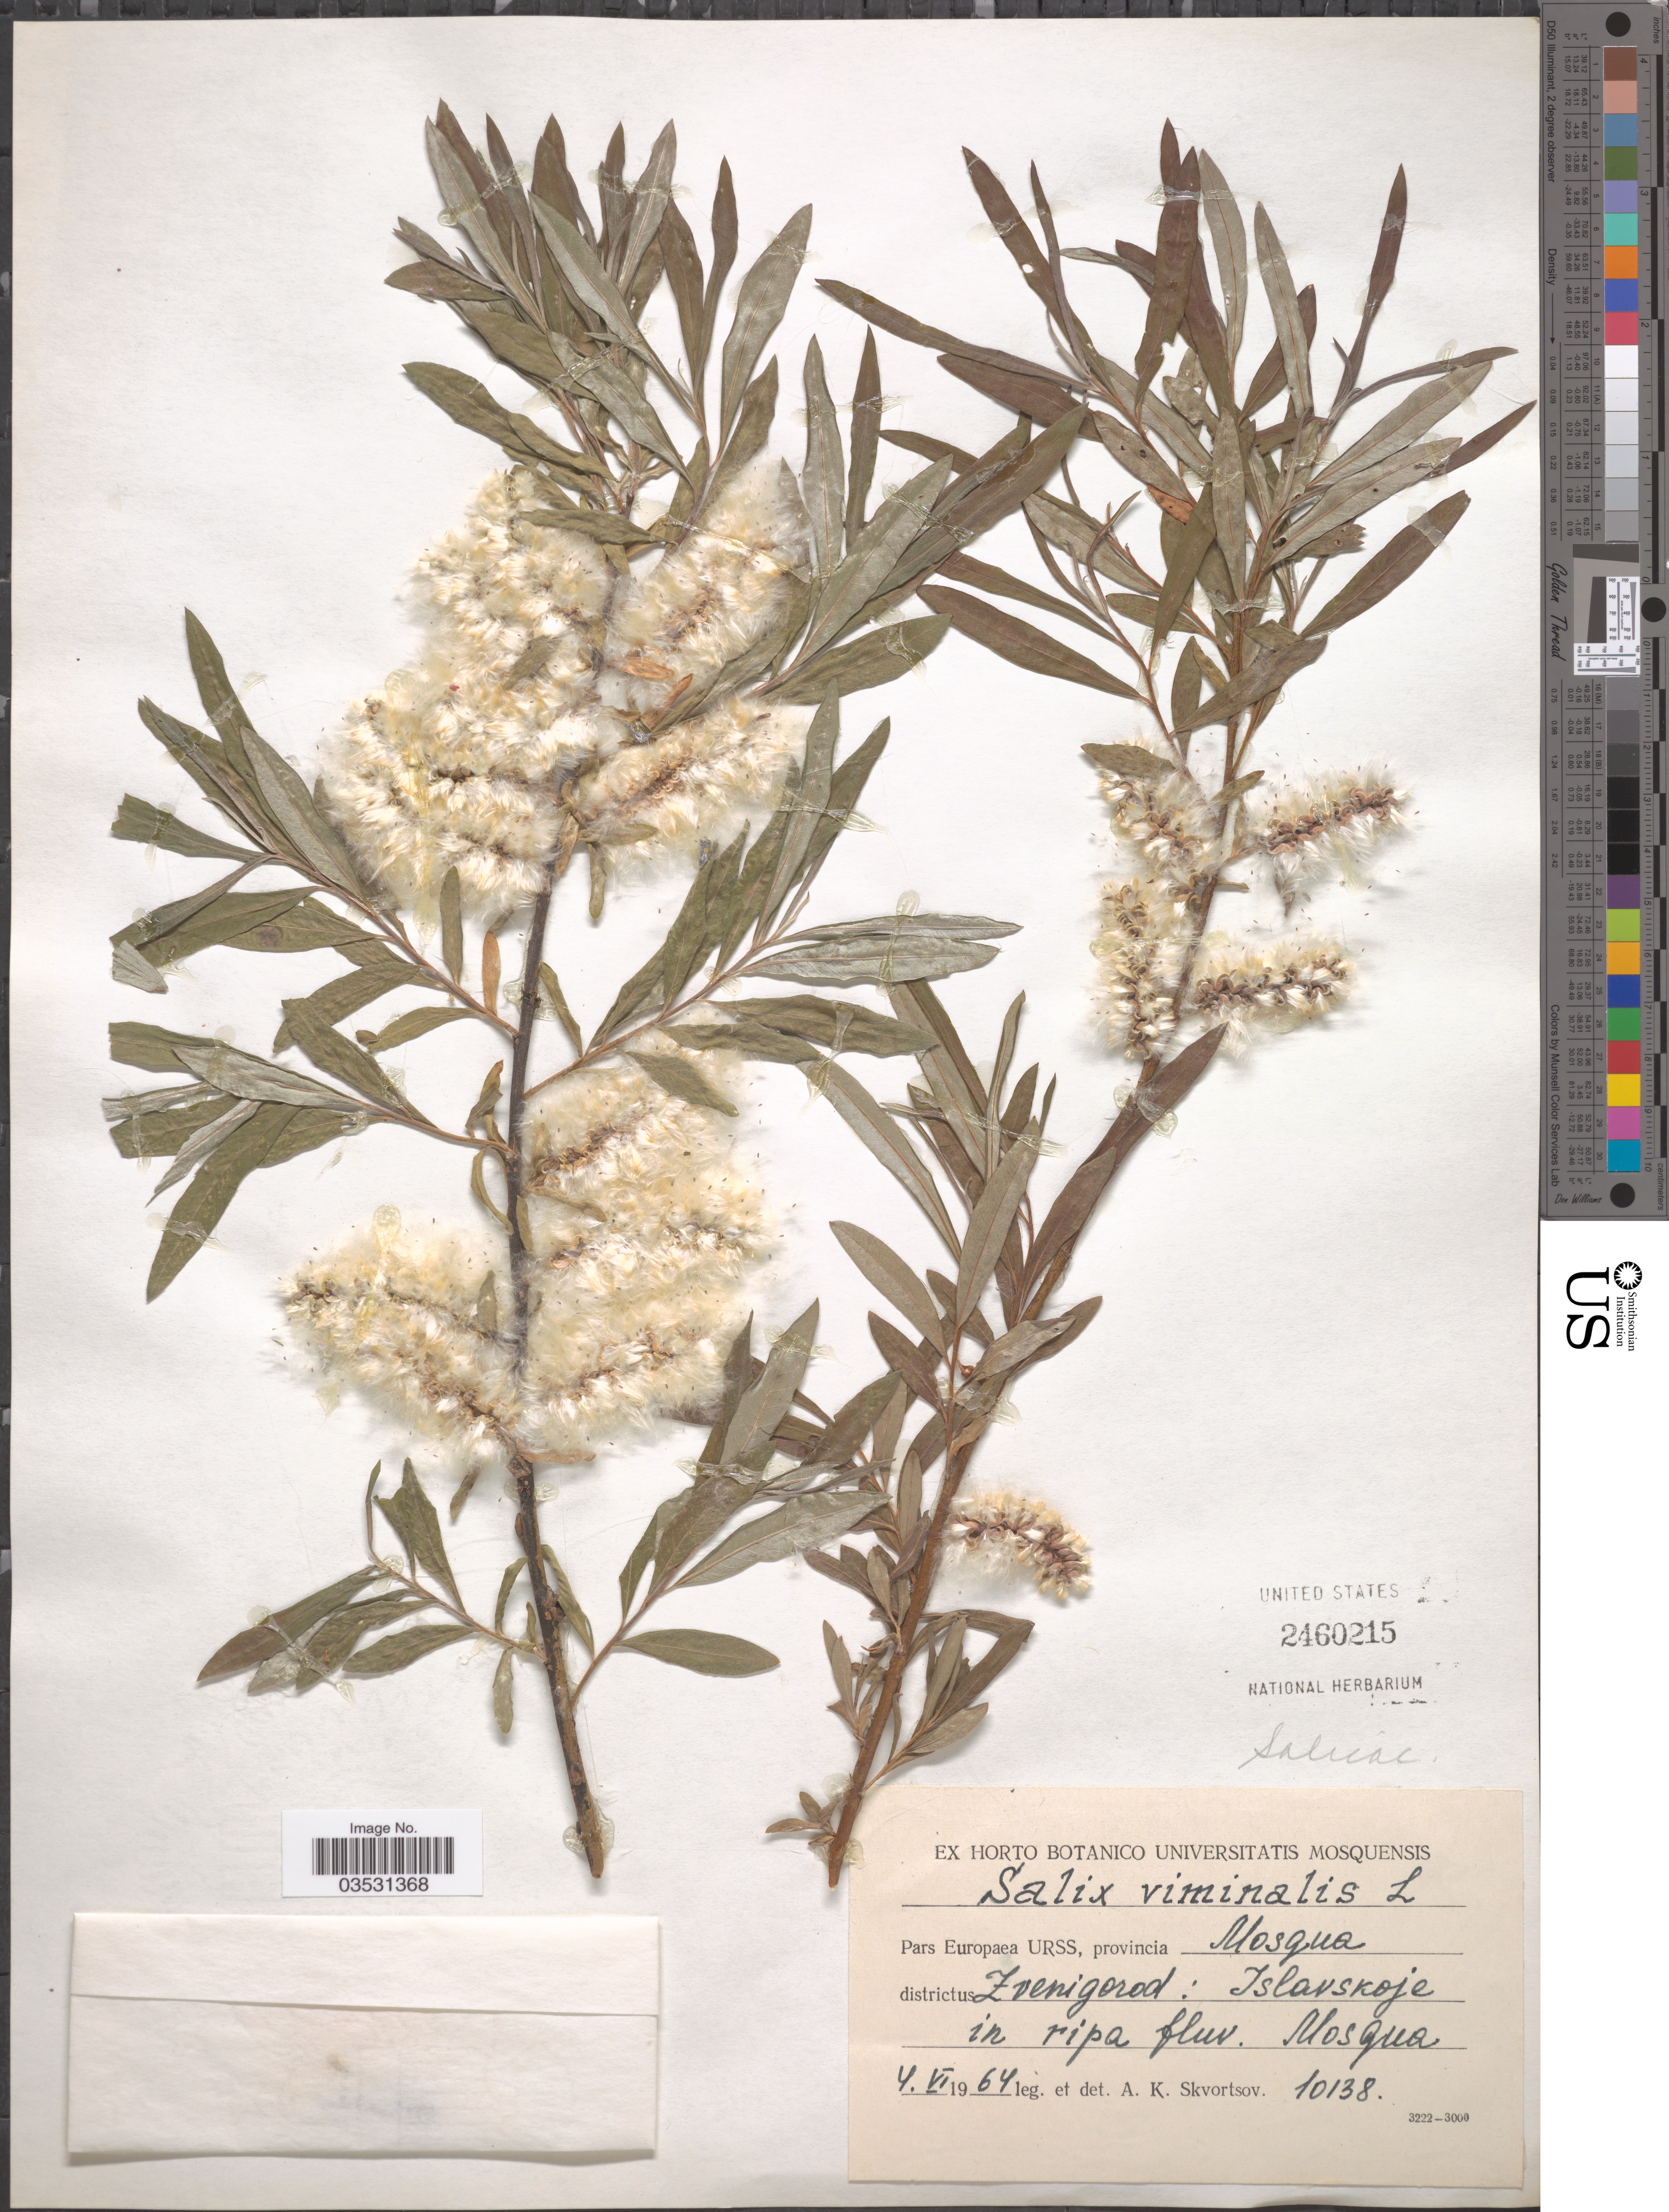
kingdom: Plantae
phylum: Tracheophyta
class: Magnoliopsida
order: Malpighiales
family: Salicaceae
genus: Salix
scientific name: Salix viminalis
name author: L.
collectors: A. K. Skvortsov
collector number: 10138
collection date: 1964-06-04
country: Russian Federation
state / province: Moscow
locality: Pars Europaea URSS, provincia Mosqua. Districtus Zvenigorod: Islavskoje in ripa fluv. Mosqua.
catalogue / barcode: US 2460215